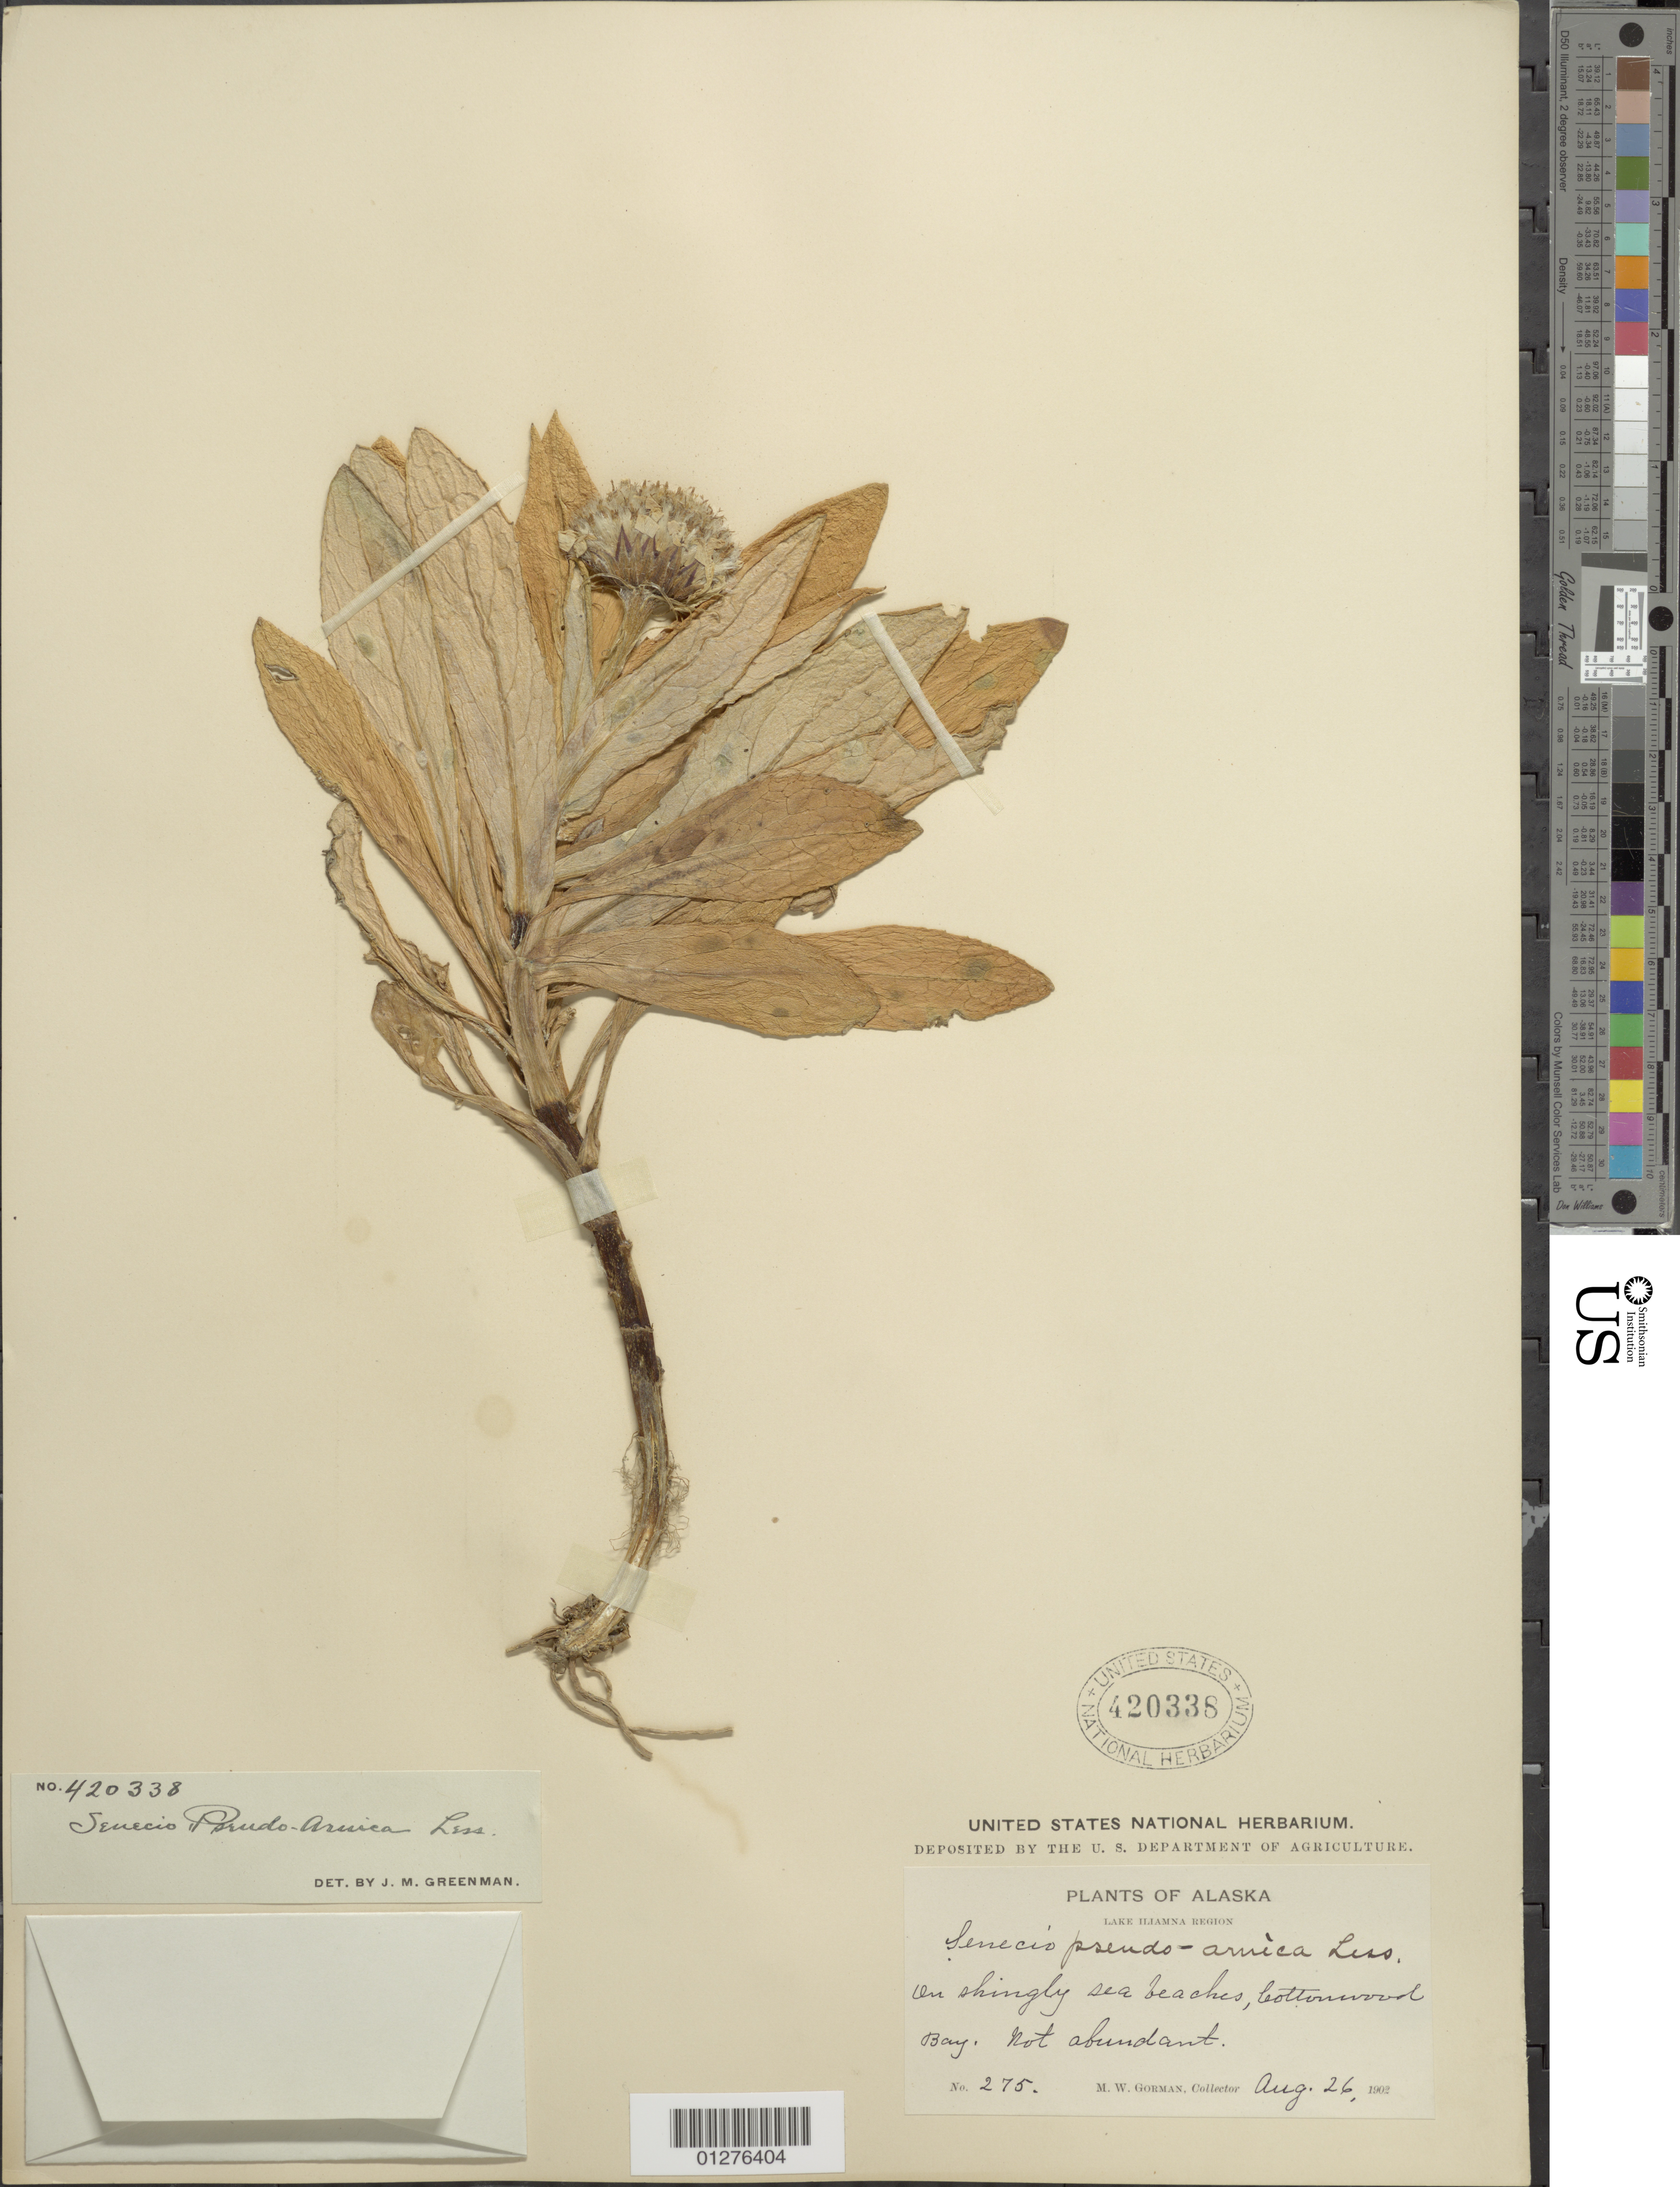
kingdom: Plantae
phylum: Tracheophyta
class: Magnoliopsida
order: Asterales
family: Asteraceae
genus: Senecio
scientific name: Senecio pseudoarnica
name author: Less.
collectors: M. W. Gorman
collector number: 275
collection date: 1902-08-26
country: United States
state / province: Alaska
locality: Cottonwood Bay.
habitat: On shingly sea beaches.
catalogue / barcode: US 420338